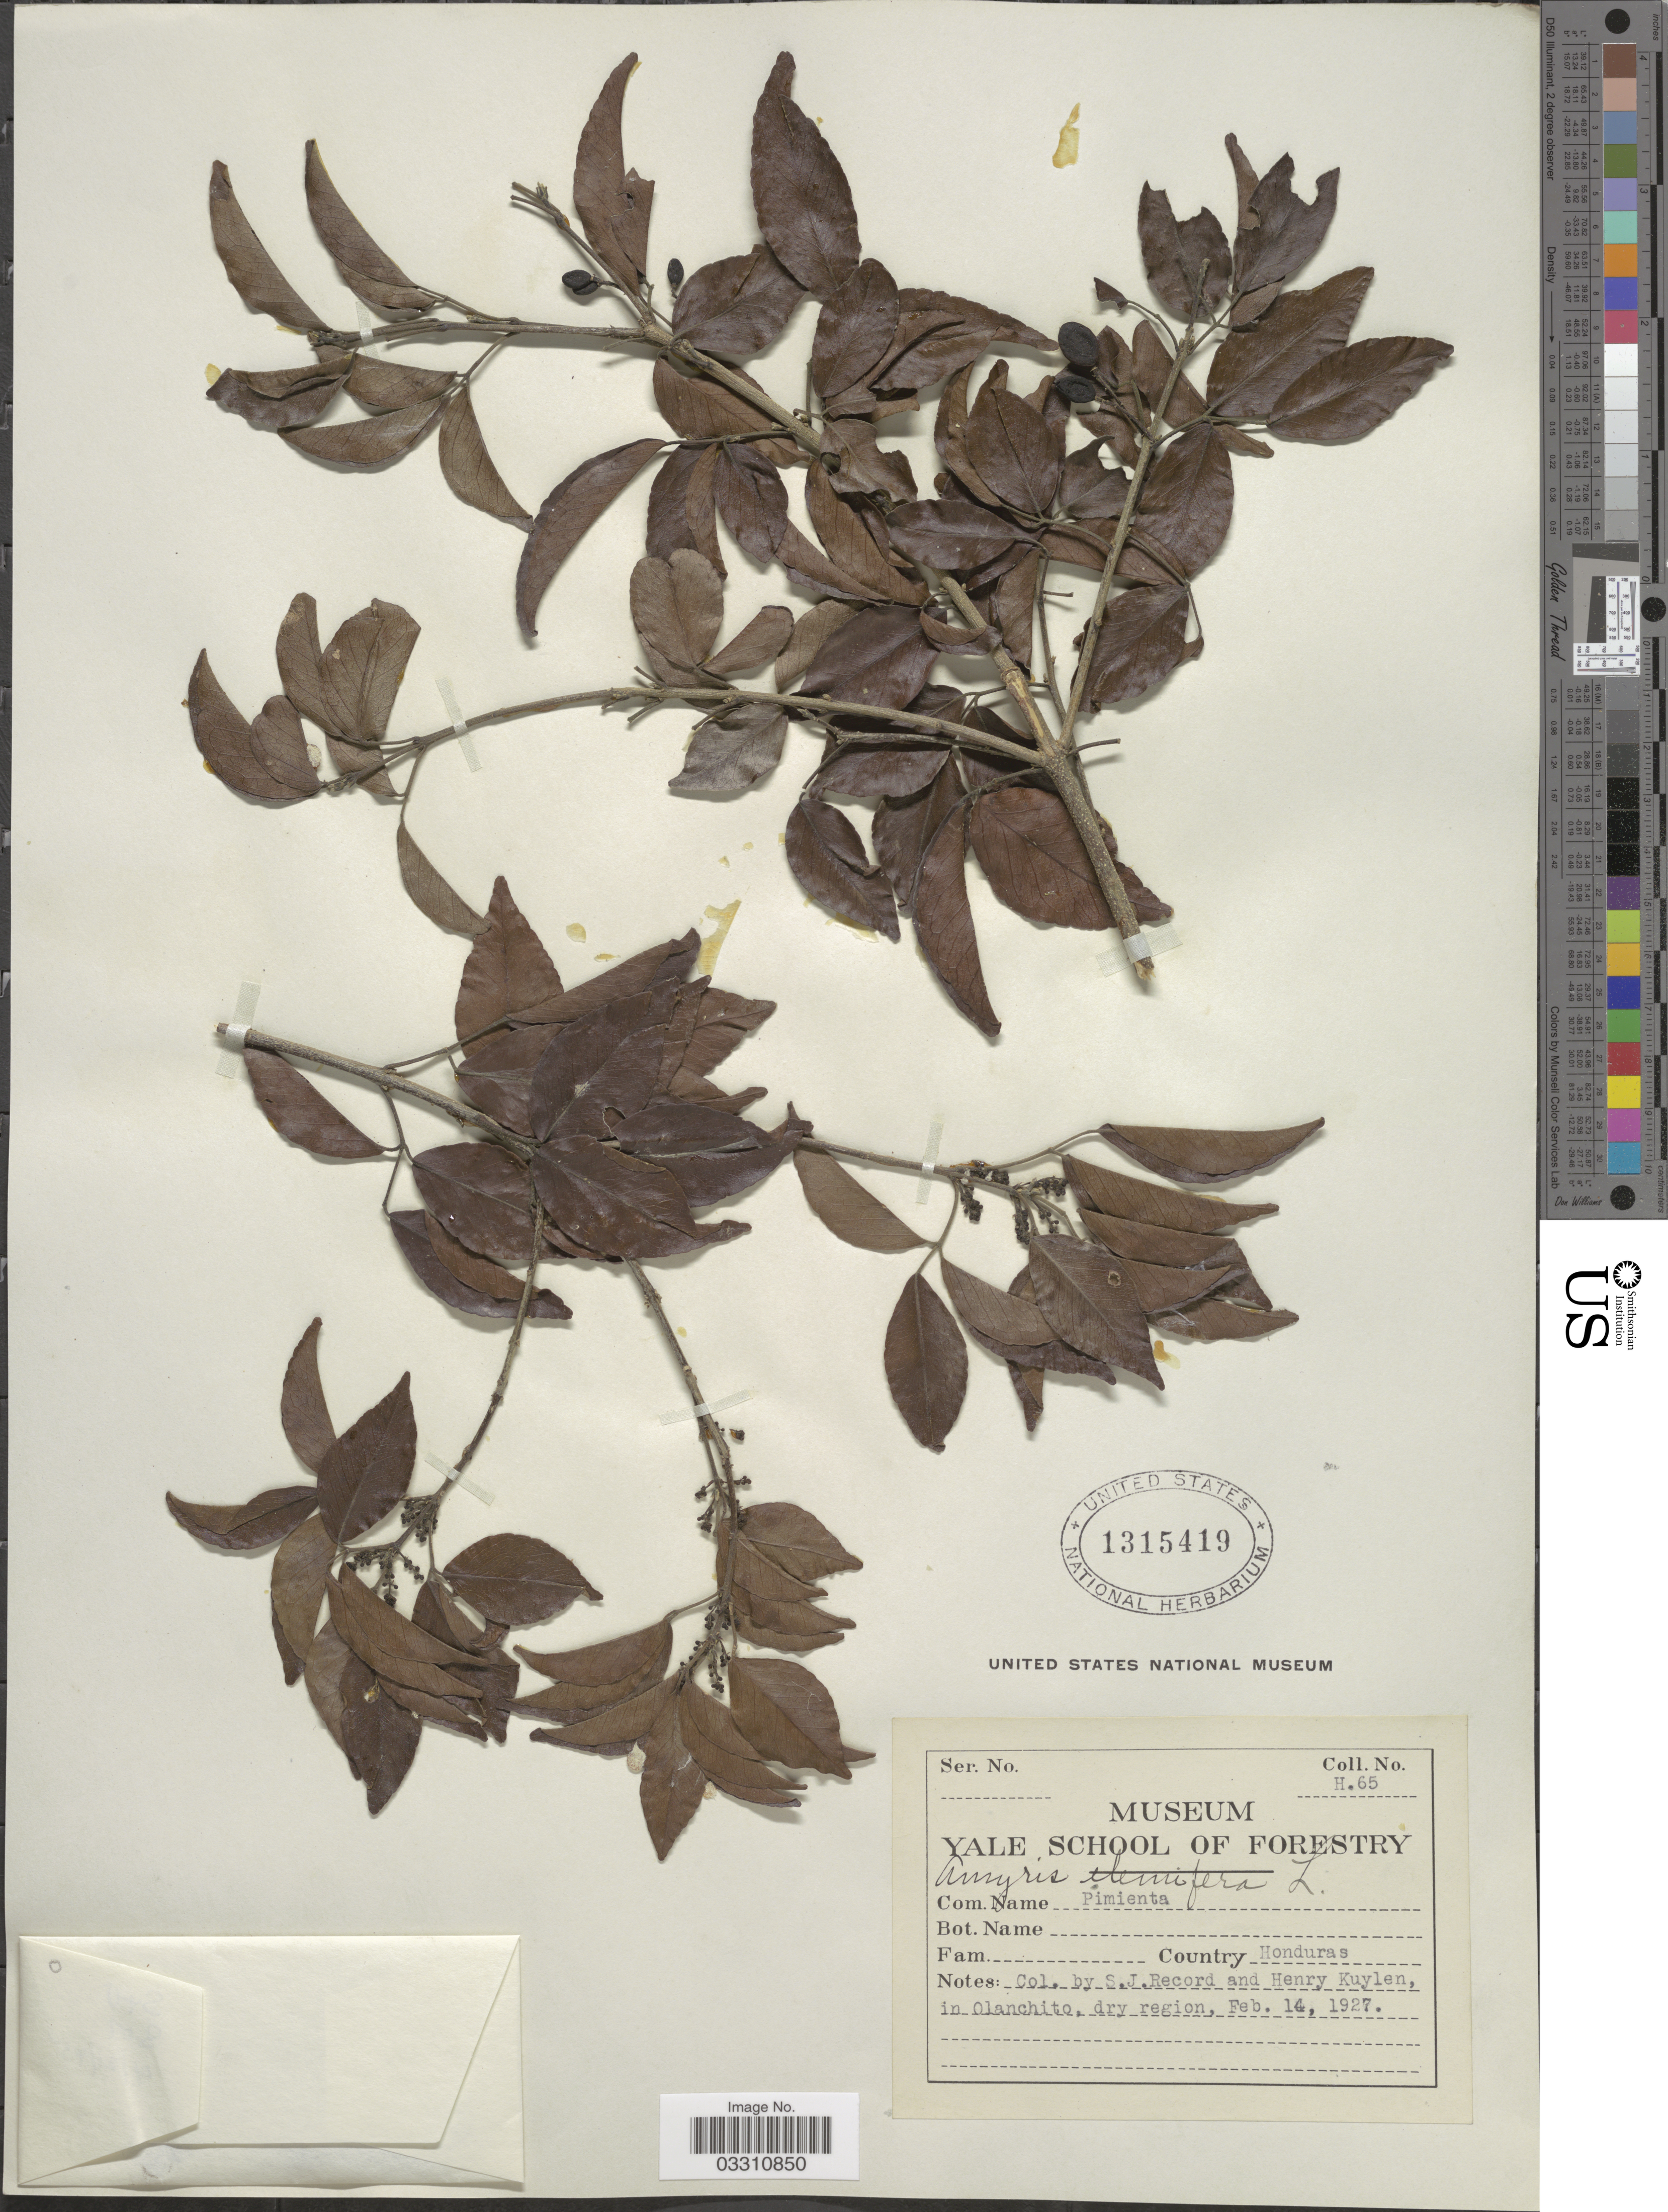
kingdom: Plantae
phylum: Tracheophyta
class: Magnoliopsida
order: Sapindales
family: Rutaceae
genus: Amyris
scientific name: Amyris elemifera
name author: L.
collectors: S. J. Record & H. Kuylen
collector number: H65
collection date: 1927-02-14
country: Honduras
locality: Olanchito.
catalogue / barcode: US 1315419